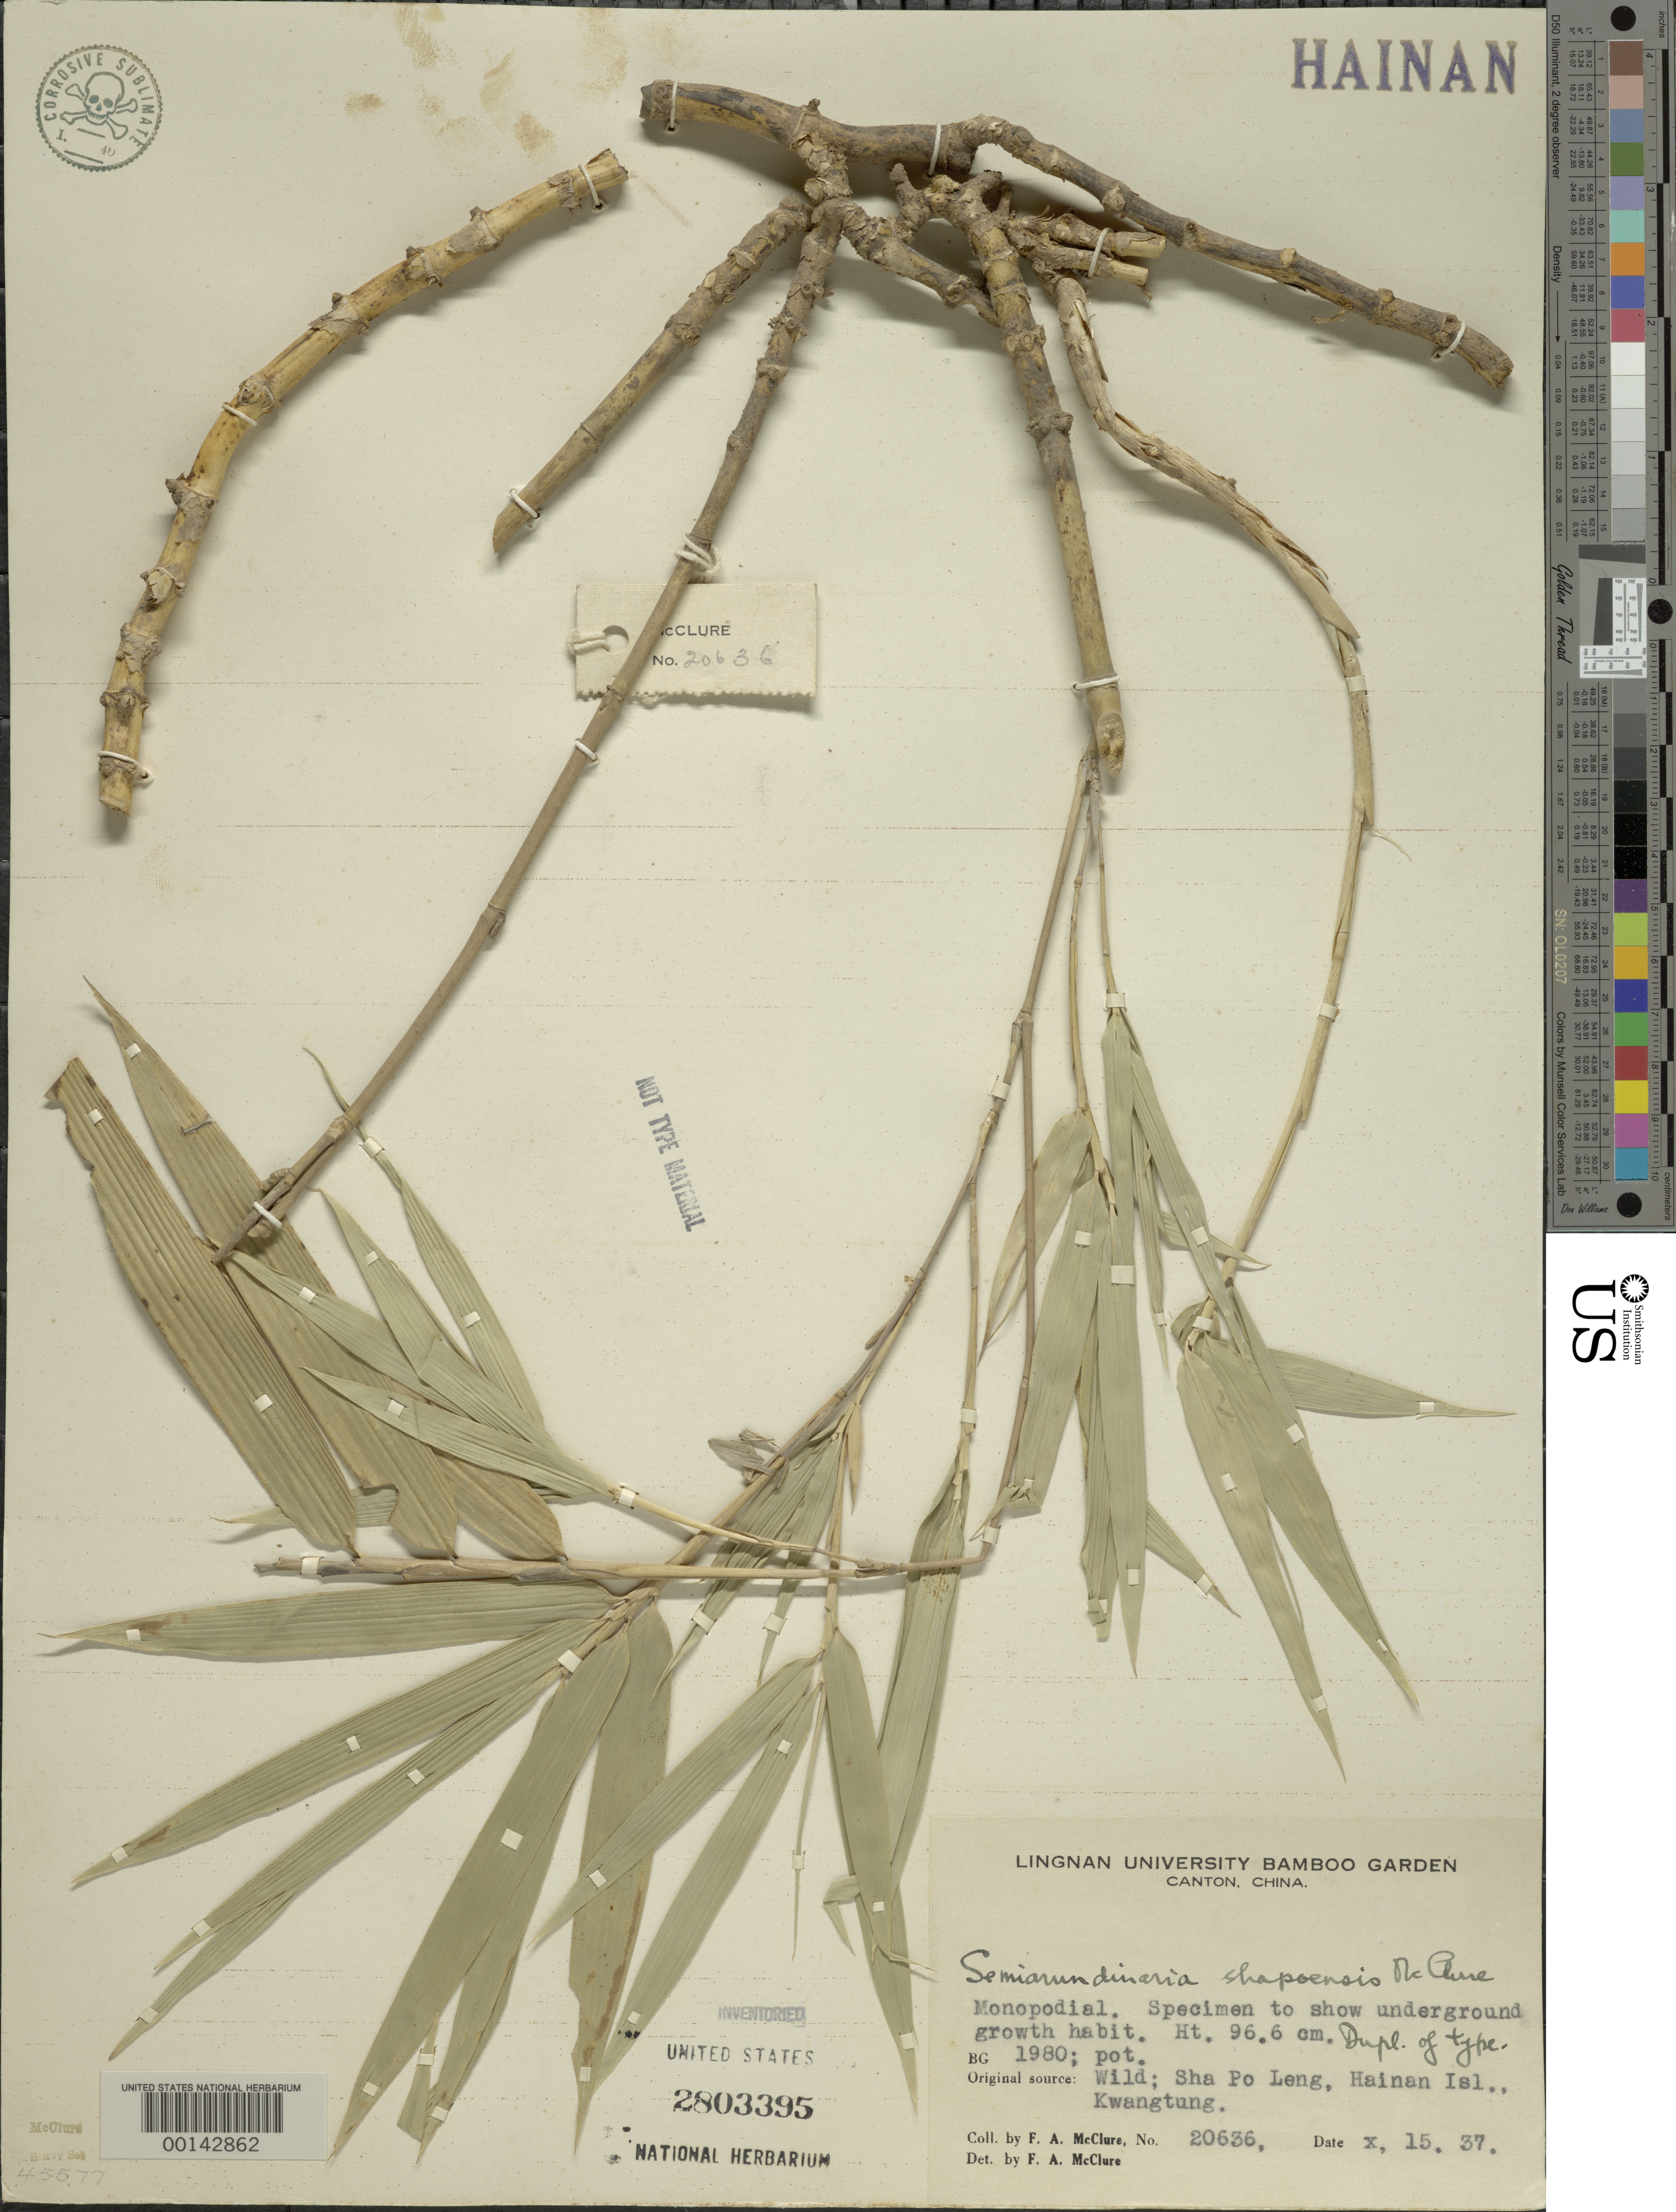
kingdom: Plantae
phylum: Tracheophyta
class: Liliopsida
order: Poales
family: Poaceae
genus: Semiarundinaria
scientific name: Semiarundinaria shapoensis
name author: McClure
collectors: F. A. McClure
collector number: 20636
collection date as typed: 15 Oct 1937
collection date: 1937-10-15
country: China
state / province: Hainan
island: Hainan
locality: Sha po leng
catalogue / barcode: US 2803395